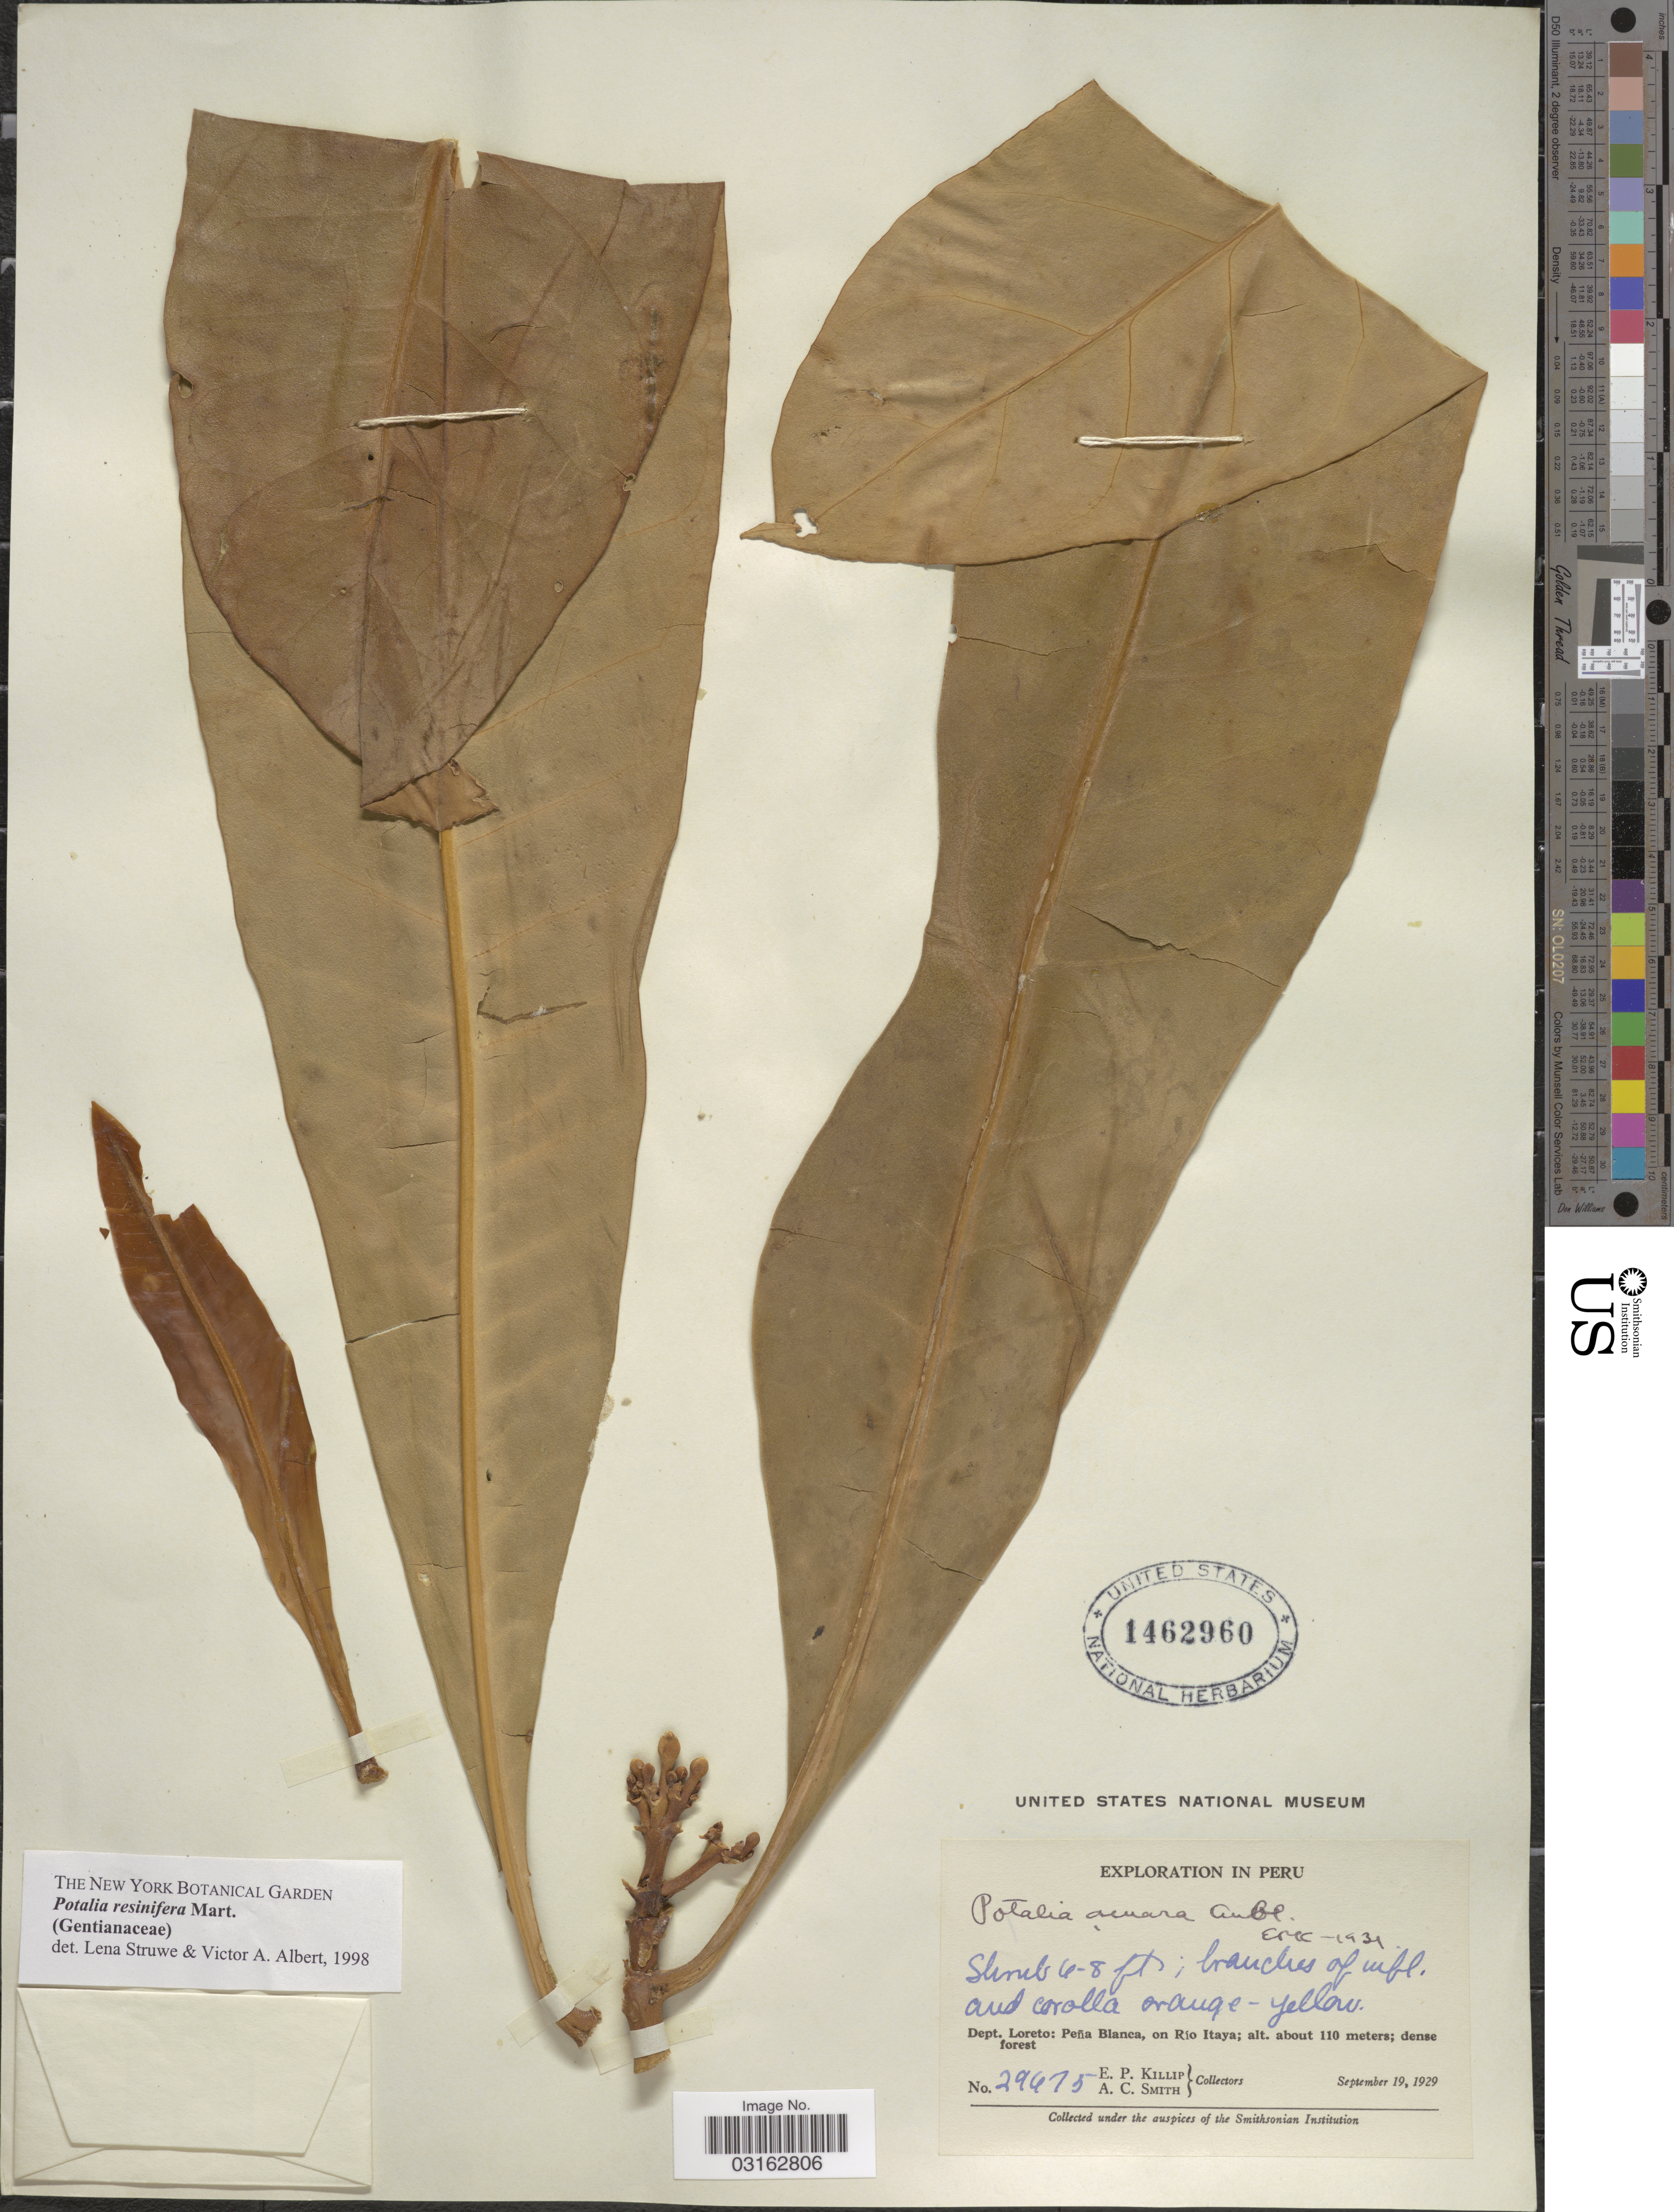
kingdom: Plantae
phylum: Tracheophyta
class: Magnoliopsida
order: Gentianales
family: Gentianaceae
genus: Potalia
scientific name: Potalia resinifera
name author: Mart.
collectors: E. P. Killip & A. C. Smith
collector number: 29475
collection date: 1929-09-19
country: Peru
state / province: Loreto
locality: Dept. Loreto: Peña Blanca, on Río Itaya.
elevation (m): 110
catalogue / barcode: US 1462960